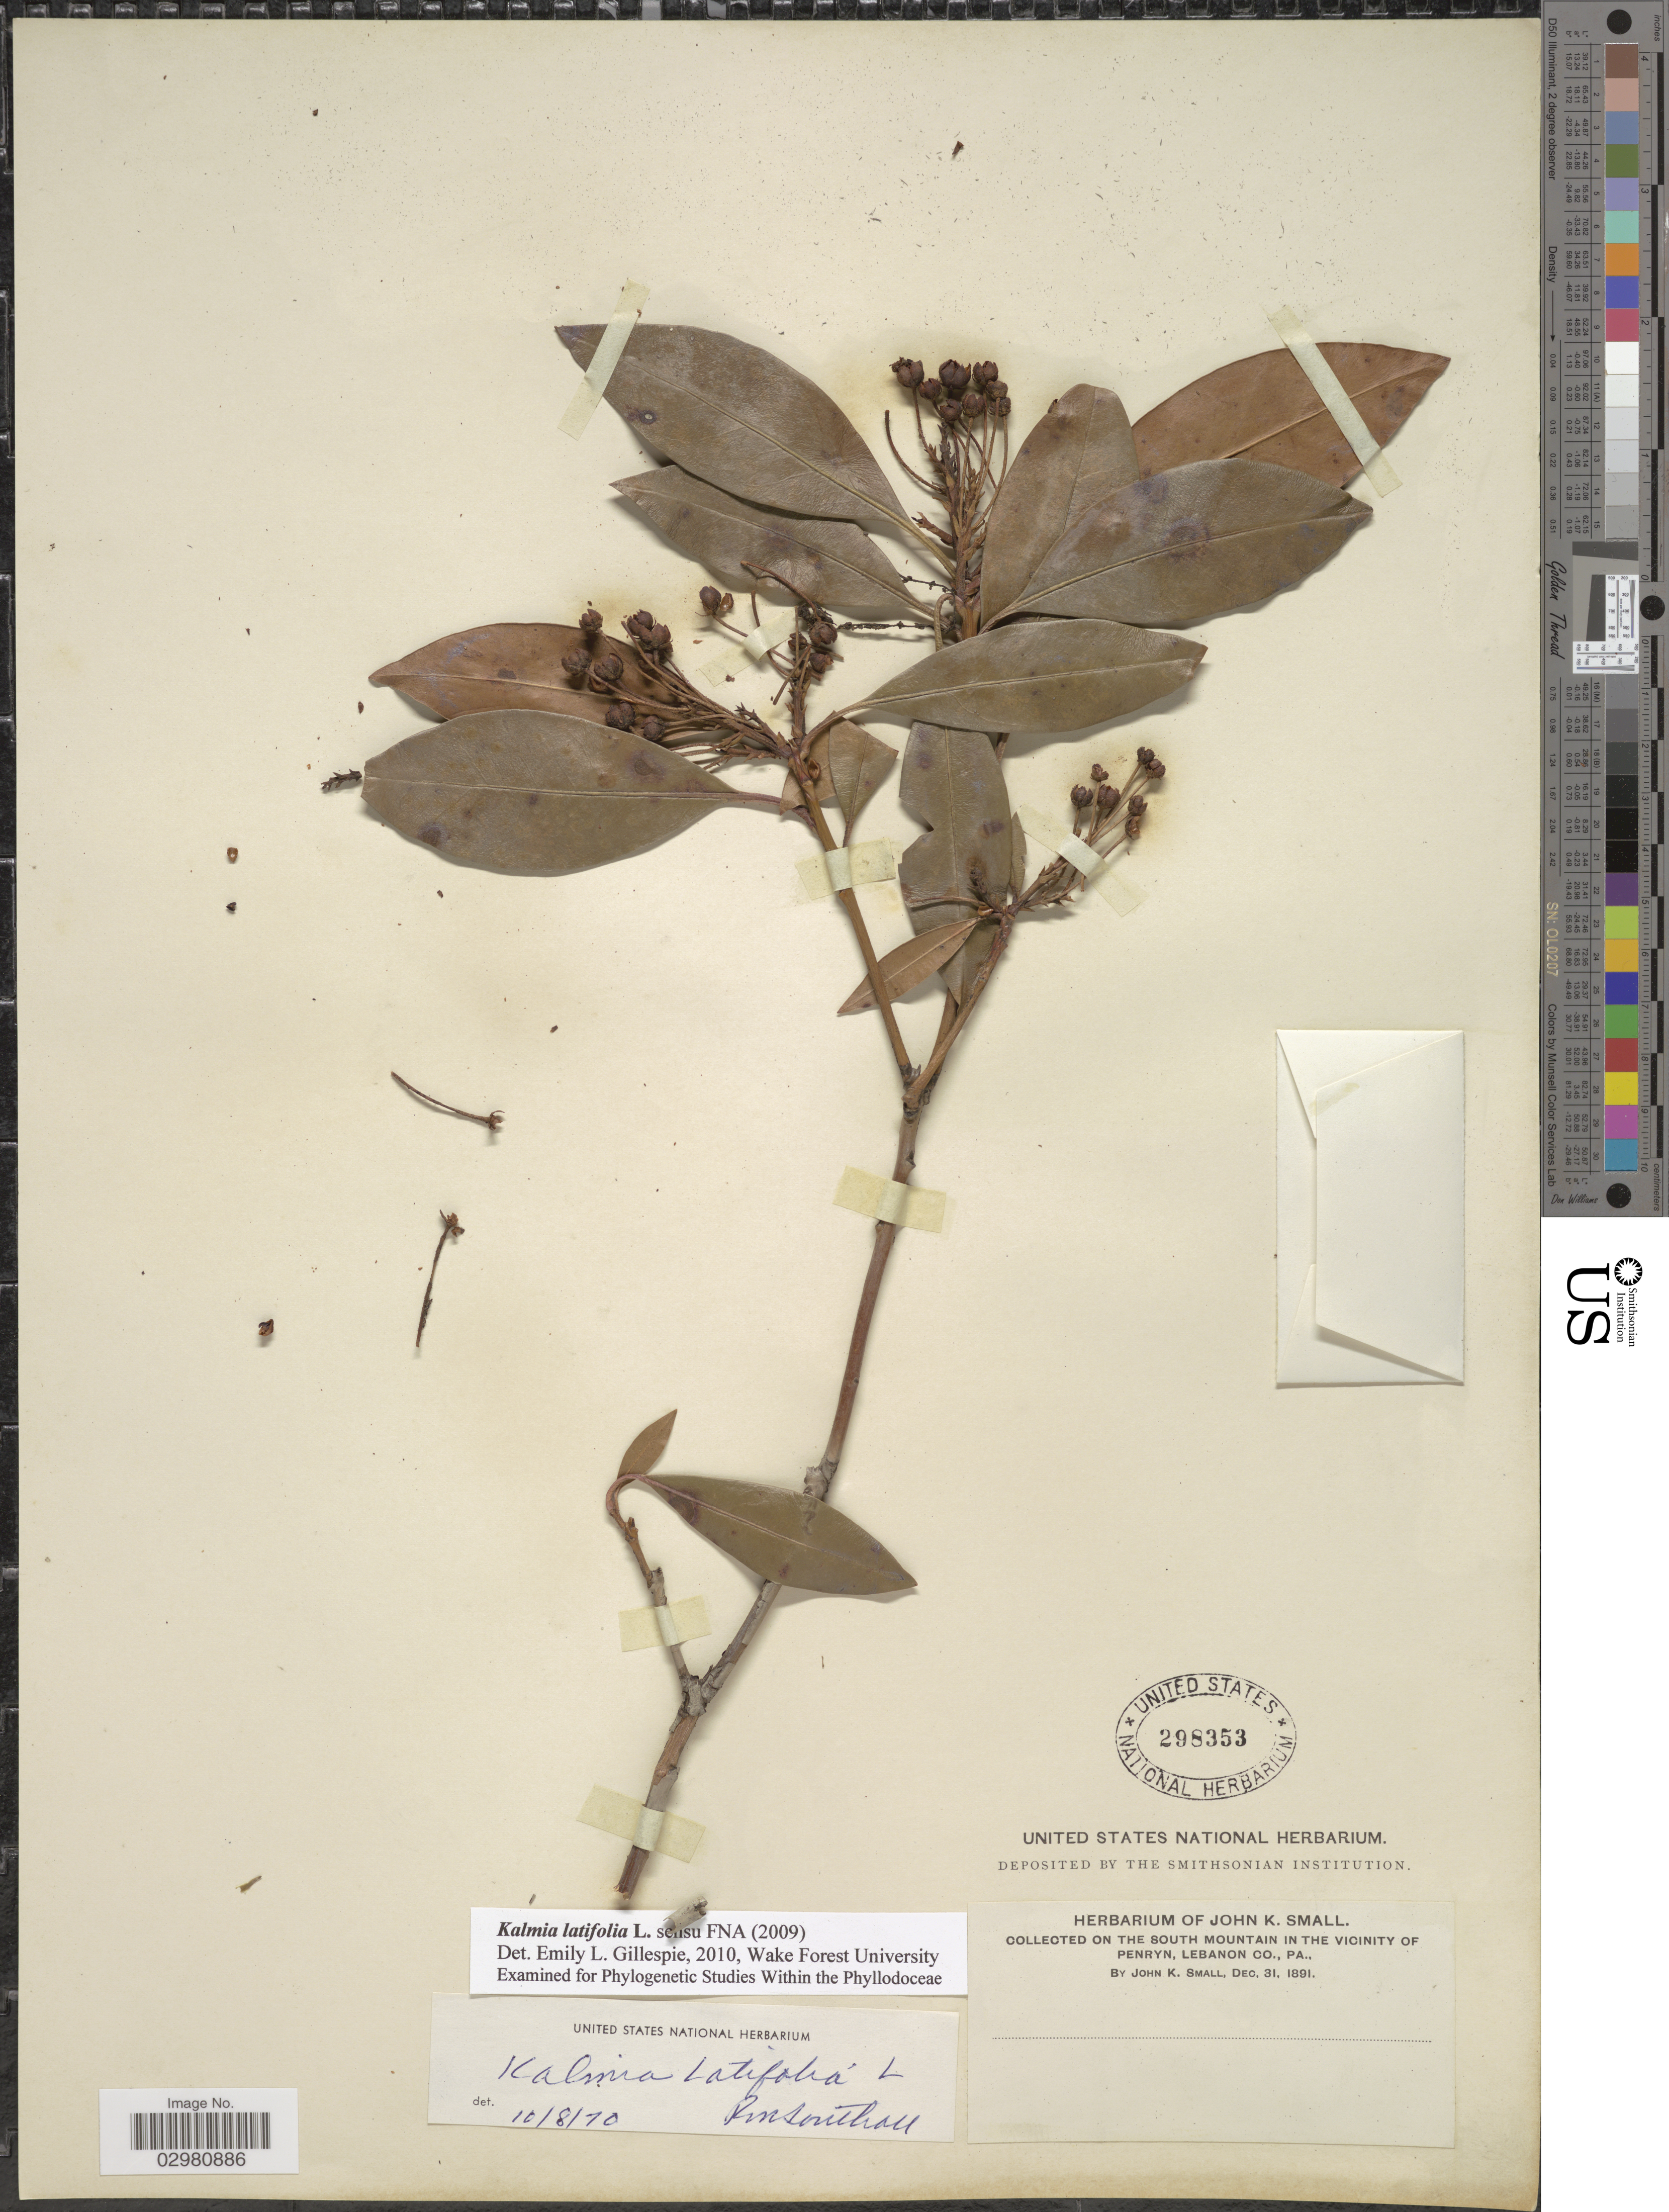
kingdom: Plantae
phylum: Tracheophyta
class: Magnoliopsida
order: Ericales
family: Ericaceae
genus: Kalmia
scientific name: Kalmia latifolia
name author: L.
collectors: J. K. Small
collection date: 1891-12-31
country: United States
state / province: Pennsylvania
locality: South mountain in the vicinity of Penryn, Lebanon Co.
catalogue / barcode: US 298353